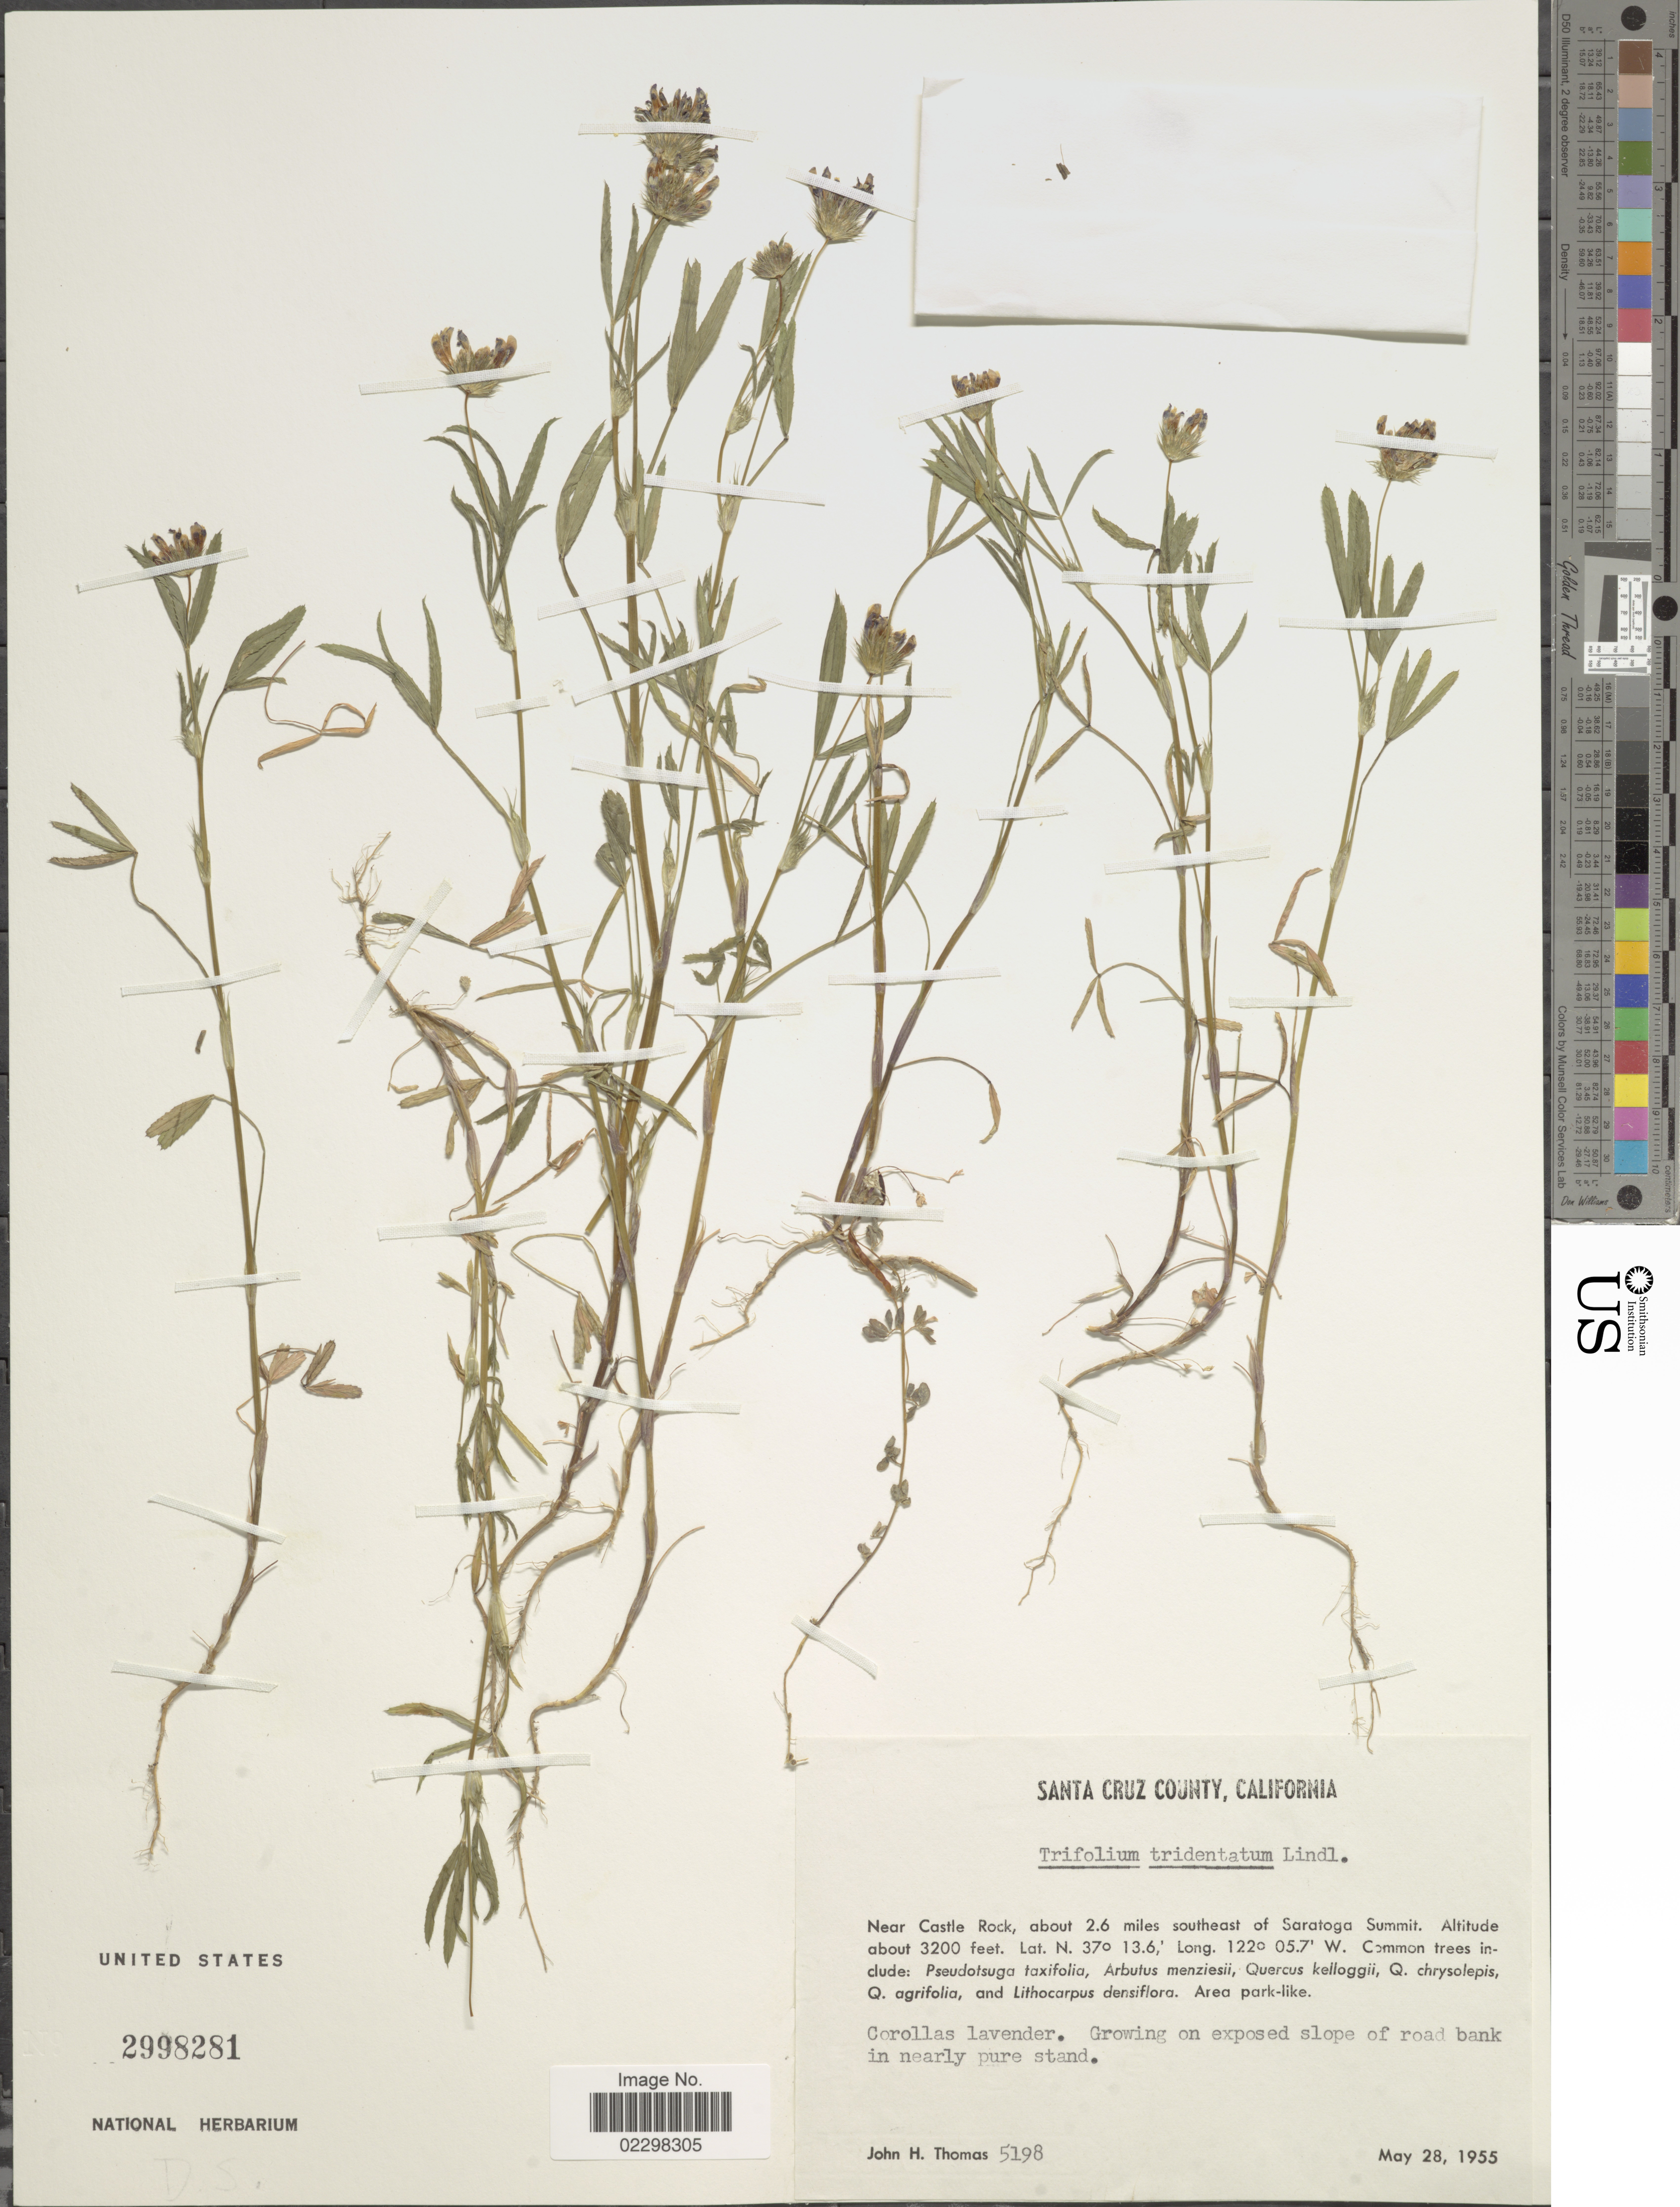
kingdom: Plantae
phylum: Tracheophyta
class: Magnoliopsida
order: Fabales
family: Fabaceae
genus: Trifolium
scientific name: Trifolium tridentatum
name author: Lindl.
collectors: J. H. Thomas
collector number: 5198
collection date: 1955-05-28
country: United States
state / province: California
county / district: Santa Cruz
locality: Santa Cruz County, California. Near Castle Rock, about 2.6 miles southeast of Saratoga Summit.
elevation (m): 975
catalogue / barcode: US 2998281